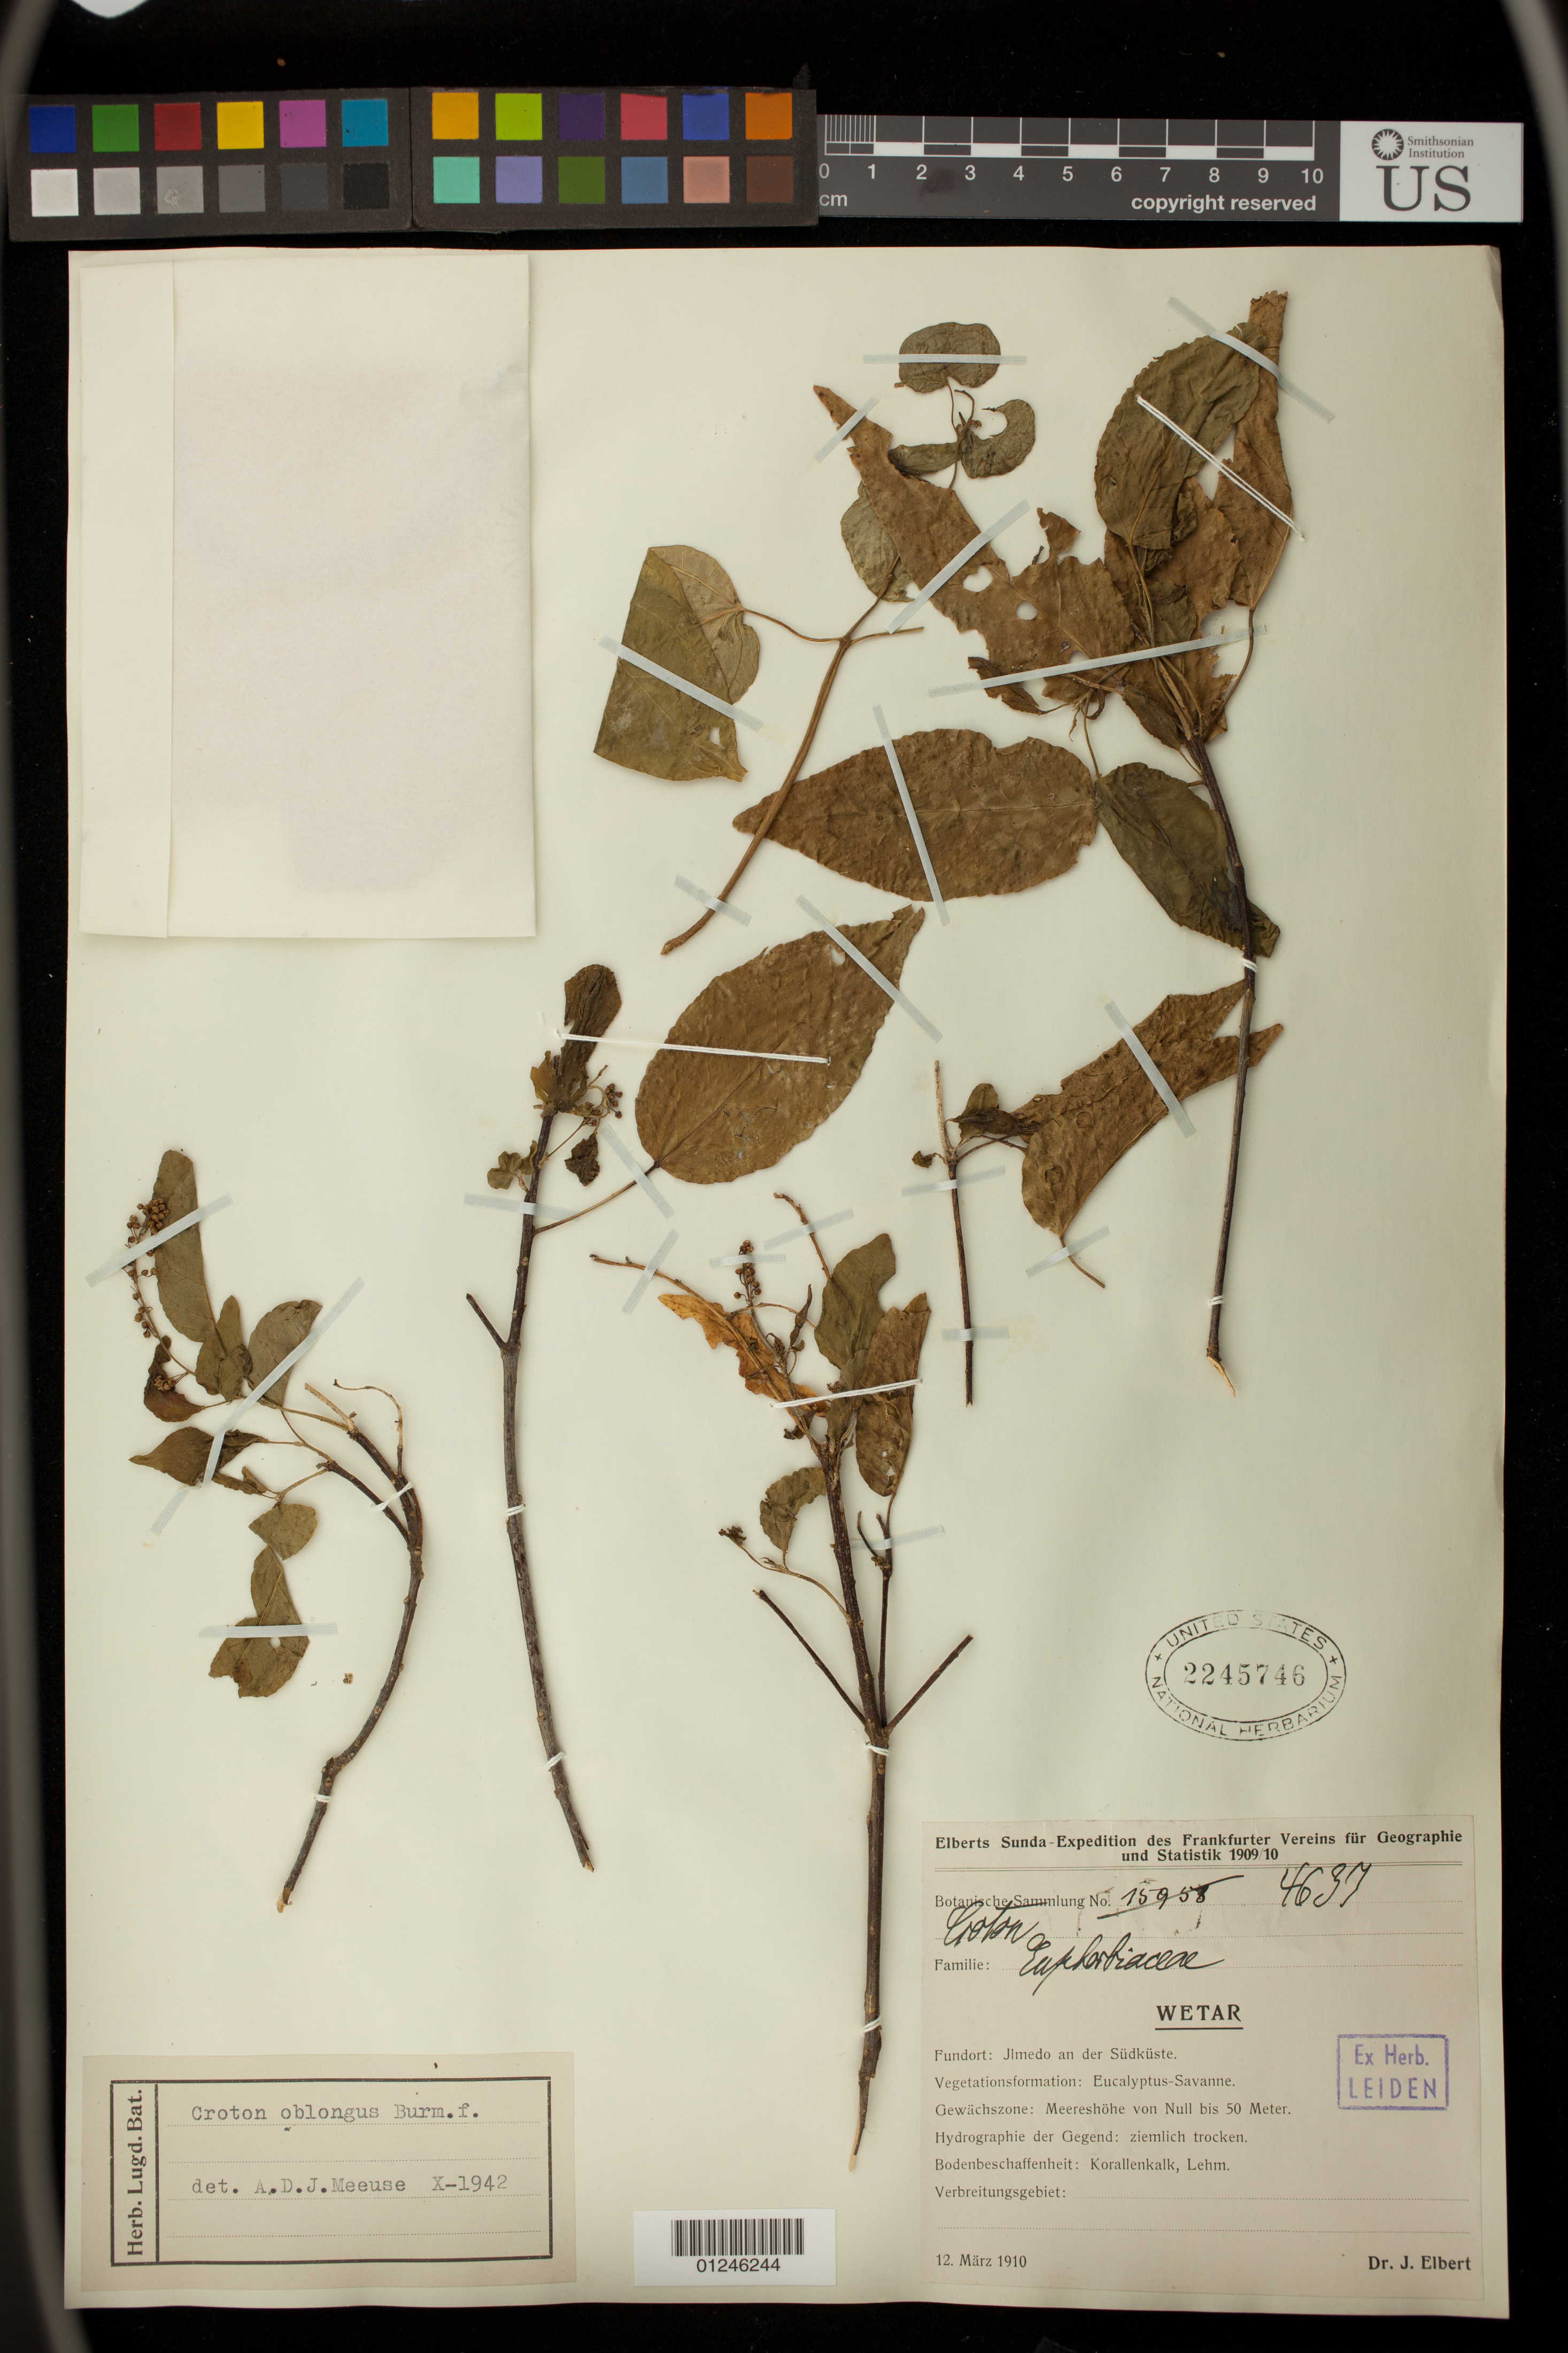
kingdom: Plantae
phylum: Tracheophyta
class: Magnoliopsida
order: Malpighiales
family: Euphorbiaceae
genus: Croton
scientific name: Croton oblongus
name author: Burm. f.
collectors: J. Elbert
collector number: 4637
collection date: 1910-03-12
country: Indonesia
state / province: Maluku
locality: Wetar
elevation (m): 0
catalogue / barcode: US 2245746